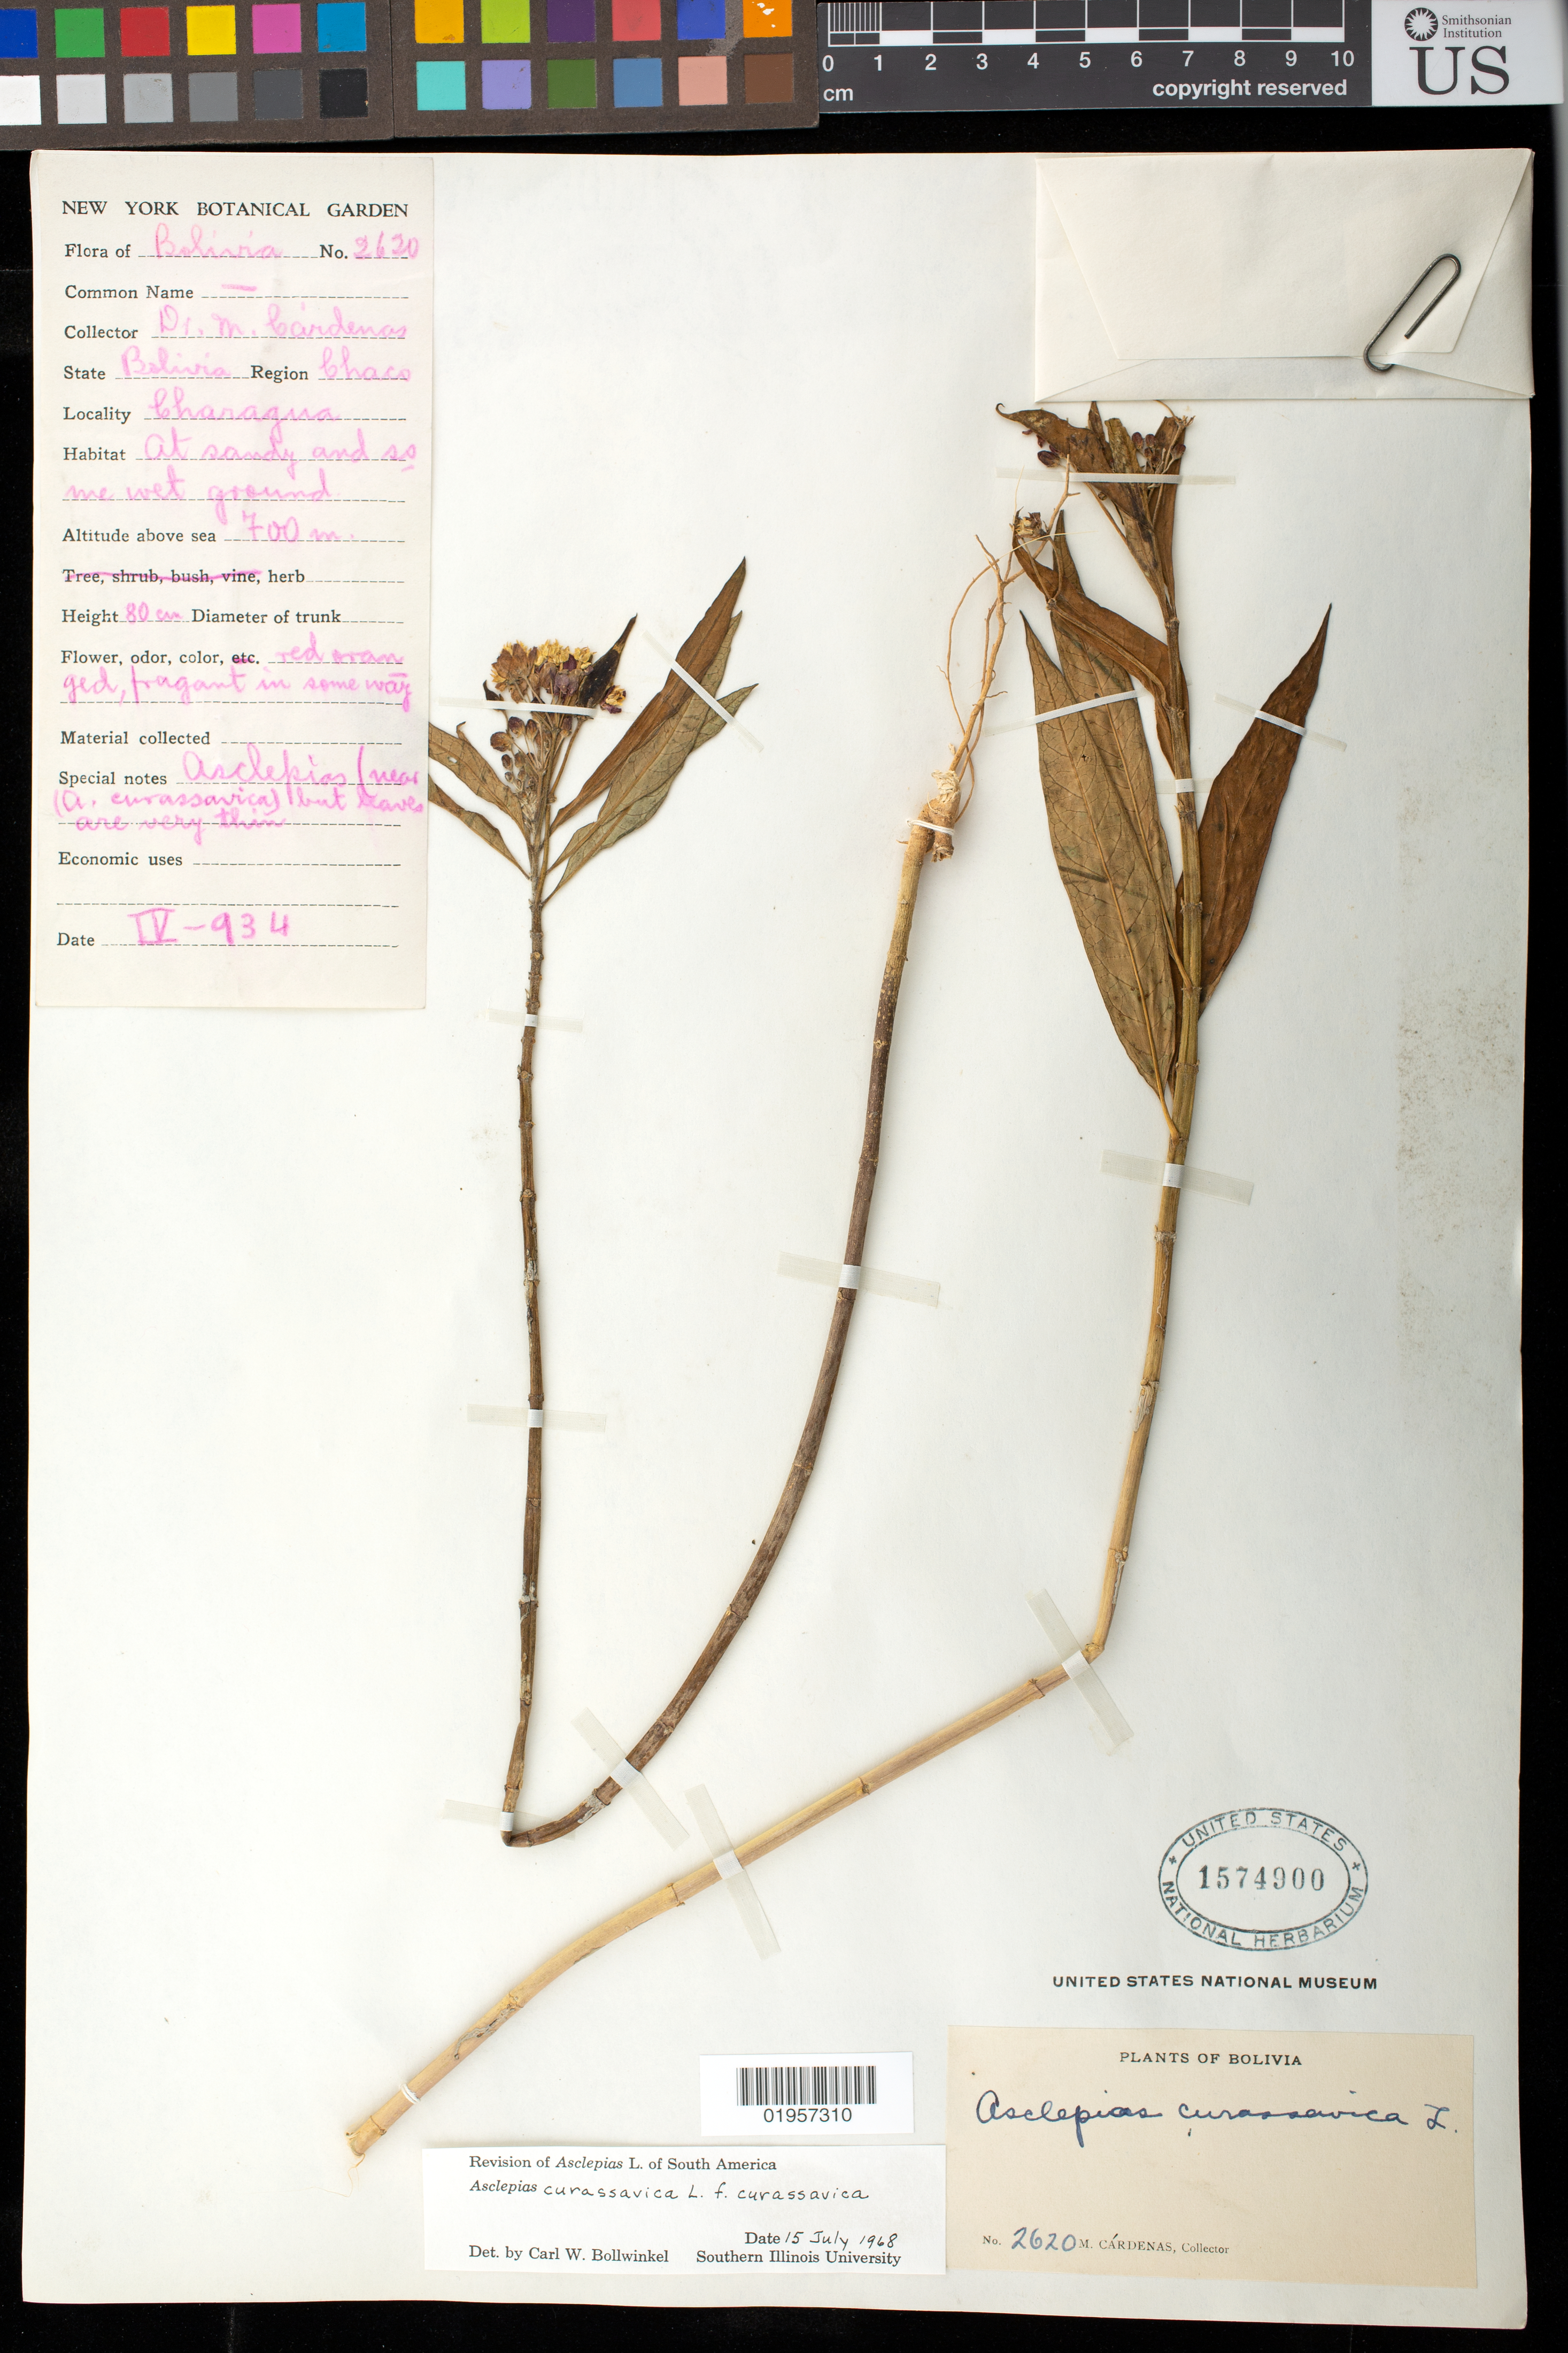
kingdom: Plantae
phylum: Tracheophyta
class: Magnoliopsida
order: Gentianales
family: Apocynaceae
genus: Asclepias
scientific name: Asclepias curassavica f. curassavica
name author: L.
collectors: M. Cárdenas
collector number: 2620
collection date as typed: Apr 1934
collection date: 1934-04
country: Bolivia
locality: Charagua; Chaco region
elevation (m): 700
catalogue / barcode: US 1574900